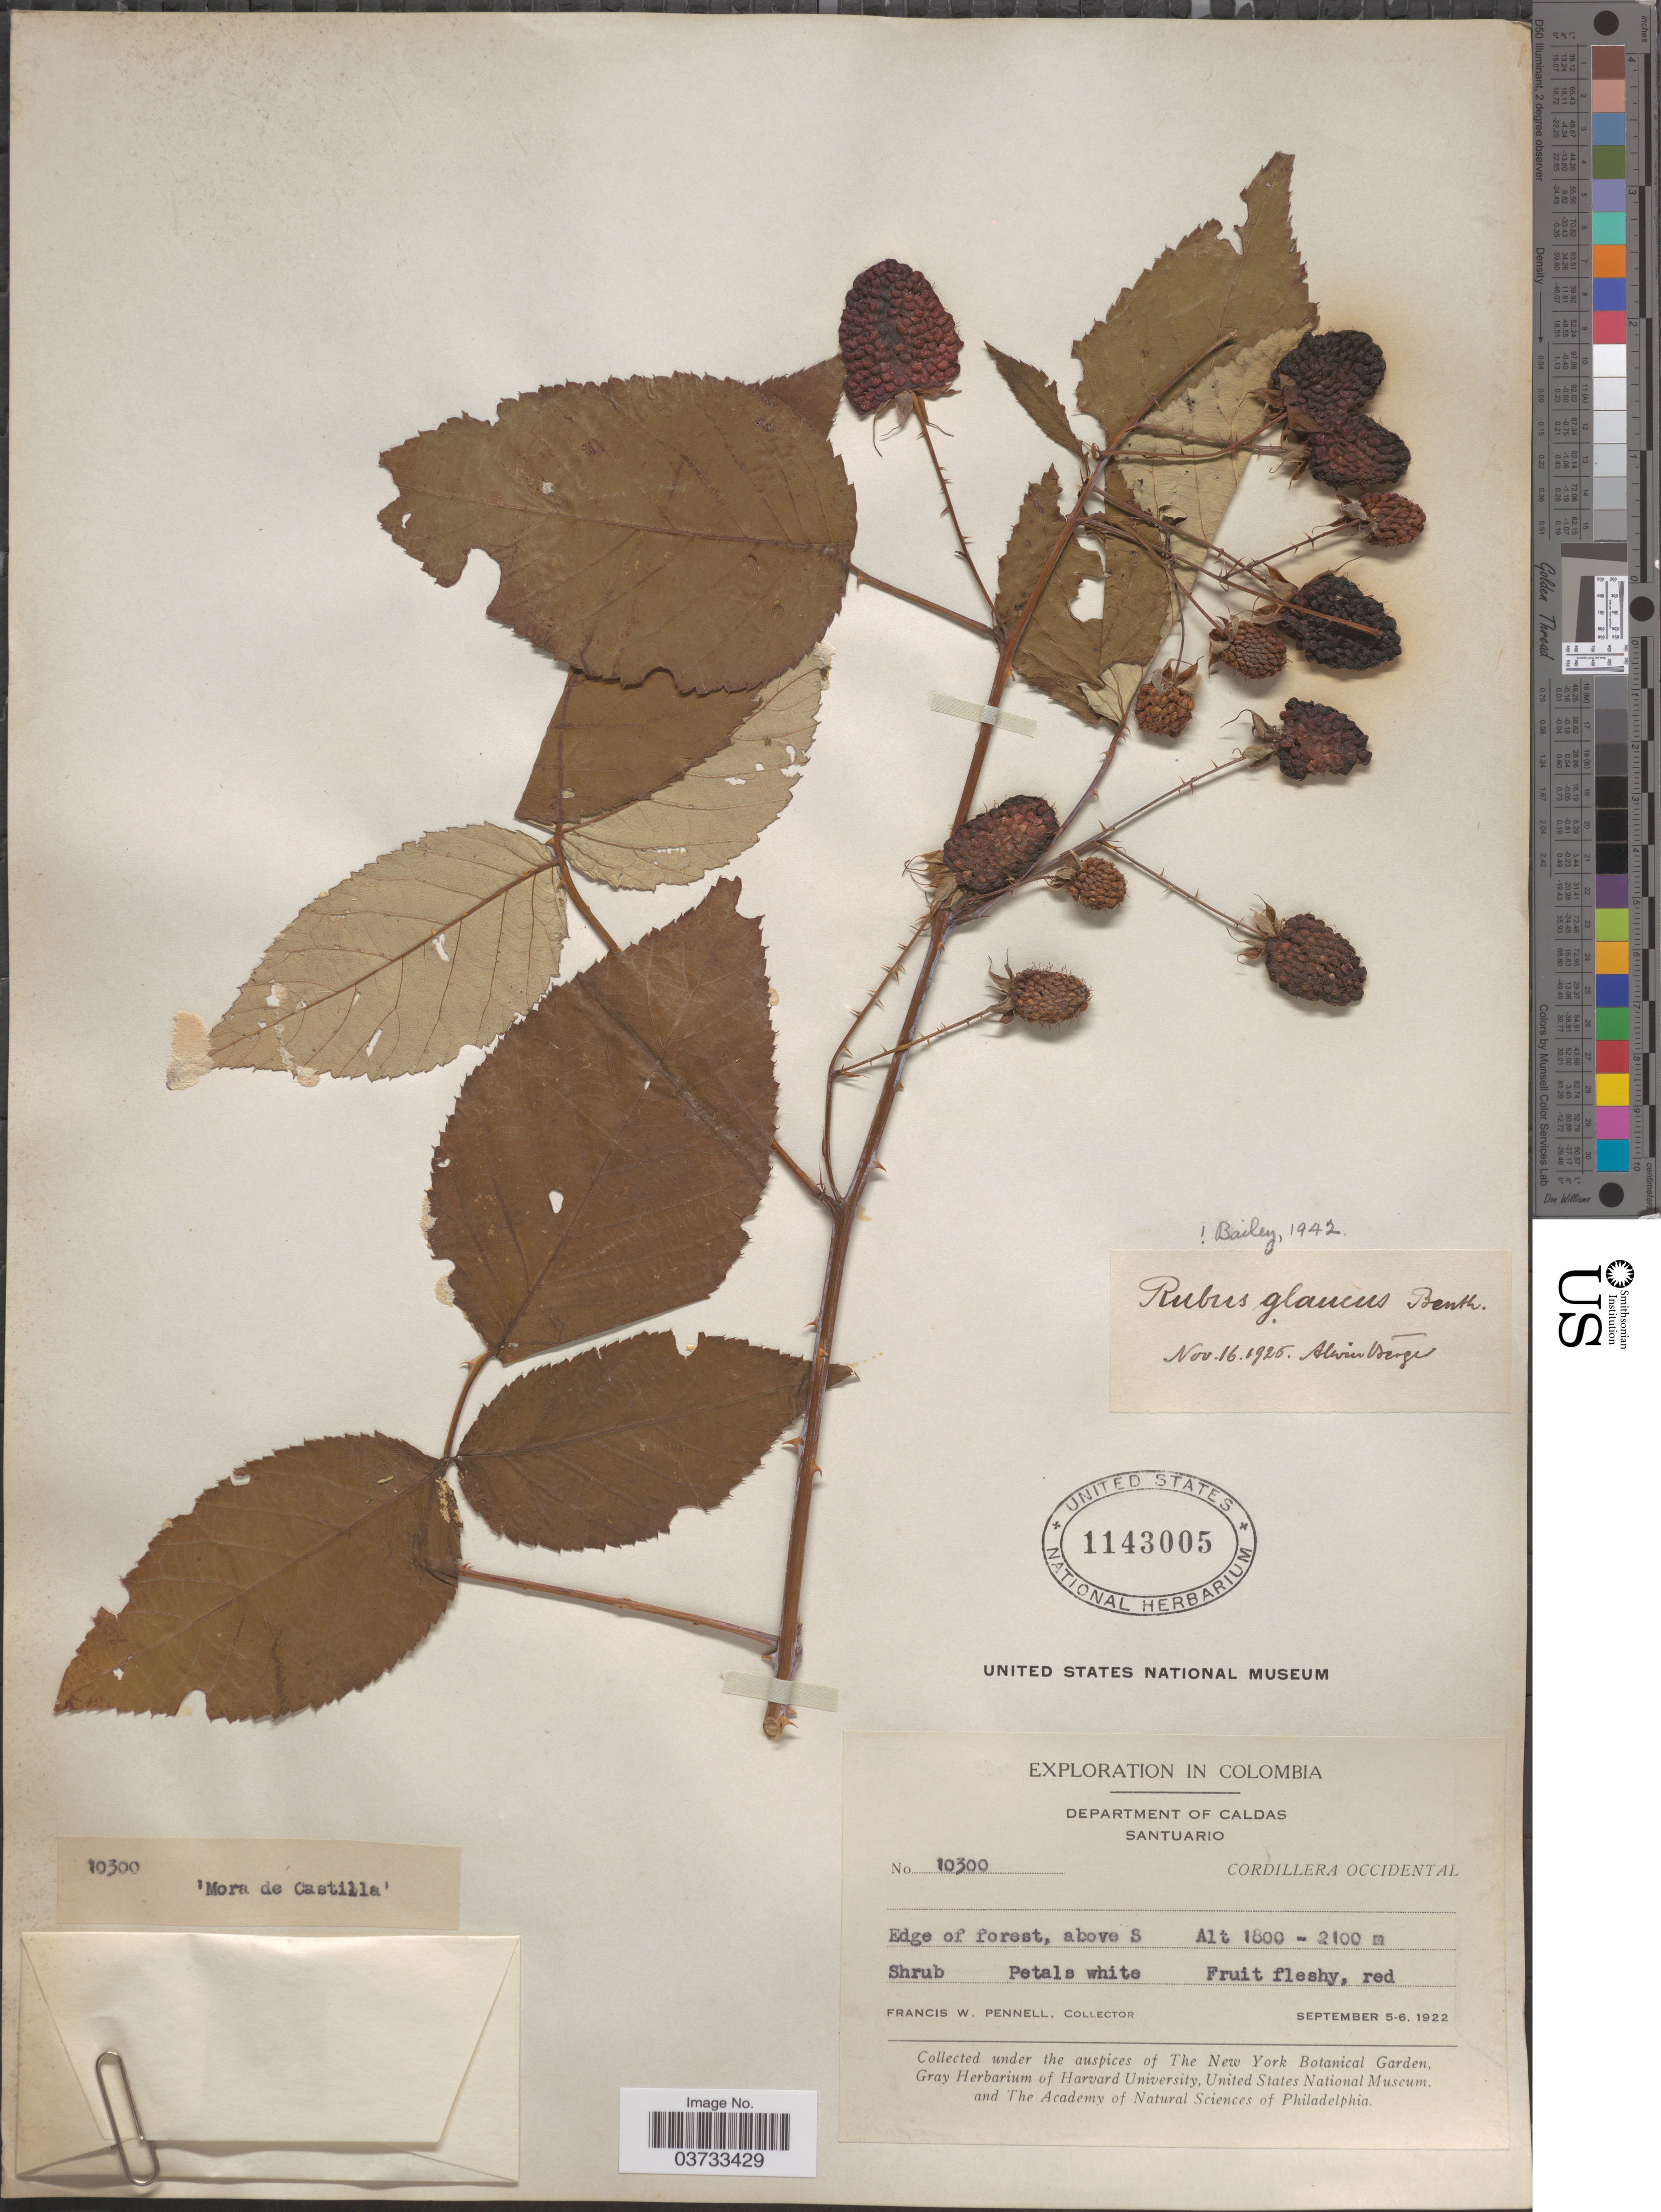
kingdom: Plantae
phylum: Tracheophyta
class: Magnoliopsida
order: Rosales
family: Rosaceae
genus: Rubus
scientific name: Rubus glaucus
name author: Benth.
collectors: F. W. Pennell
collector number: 10300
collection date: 1922-09-05/1922-09-06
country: Colombia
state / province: Caldas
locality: Department of Caldas. Santuario. Cordillera Occidental.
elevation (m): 1800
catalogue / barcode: US 1143005